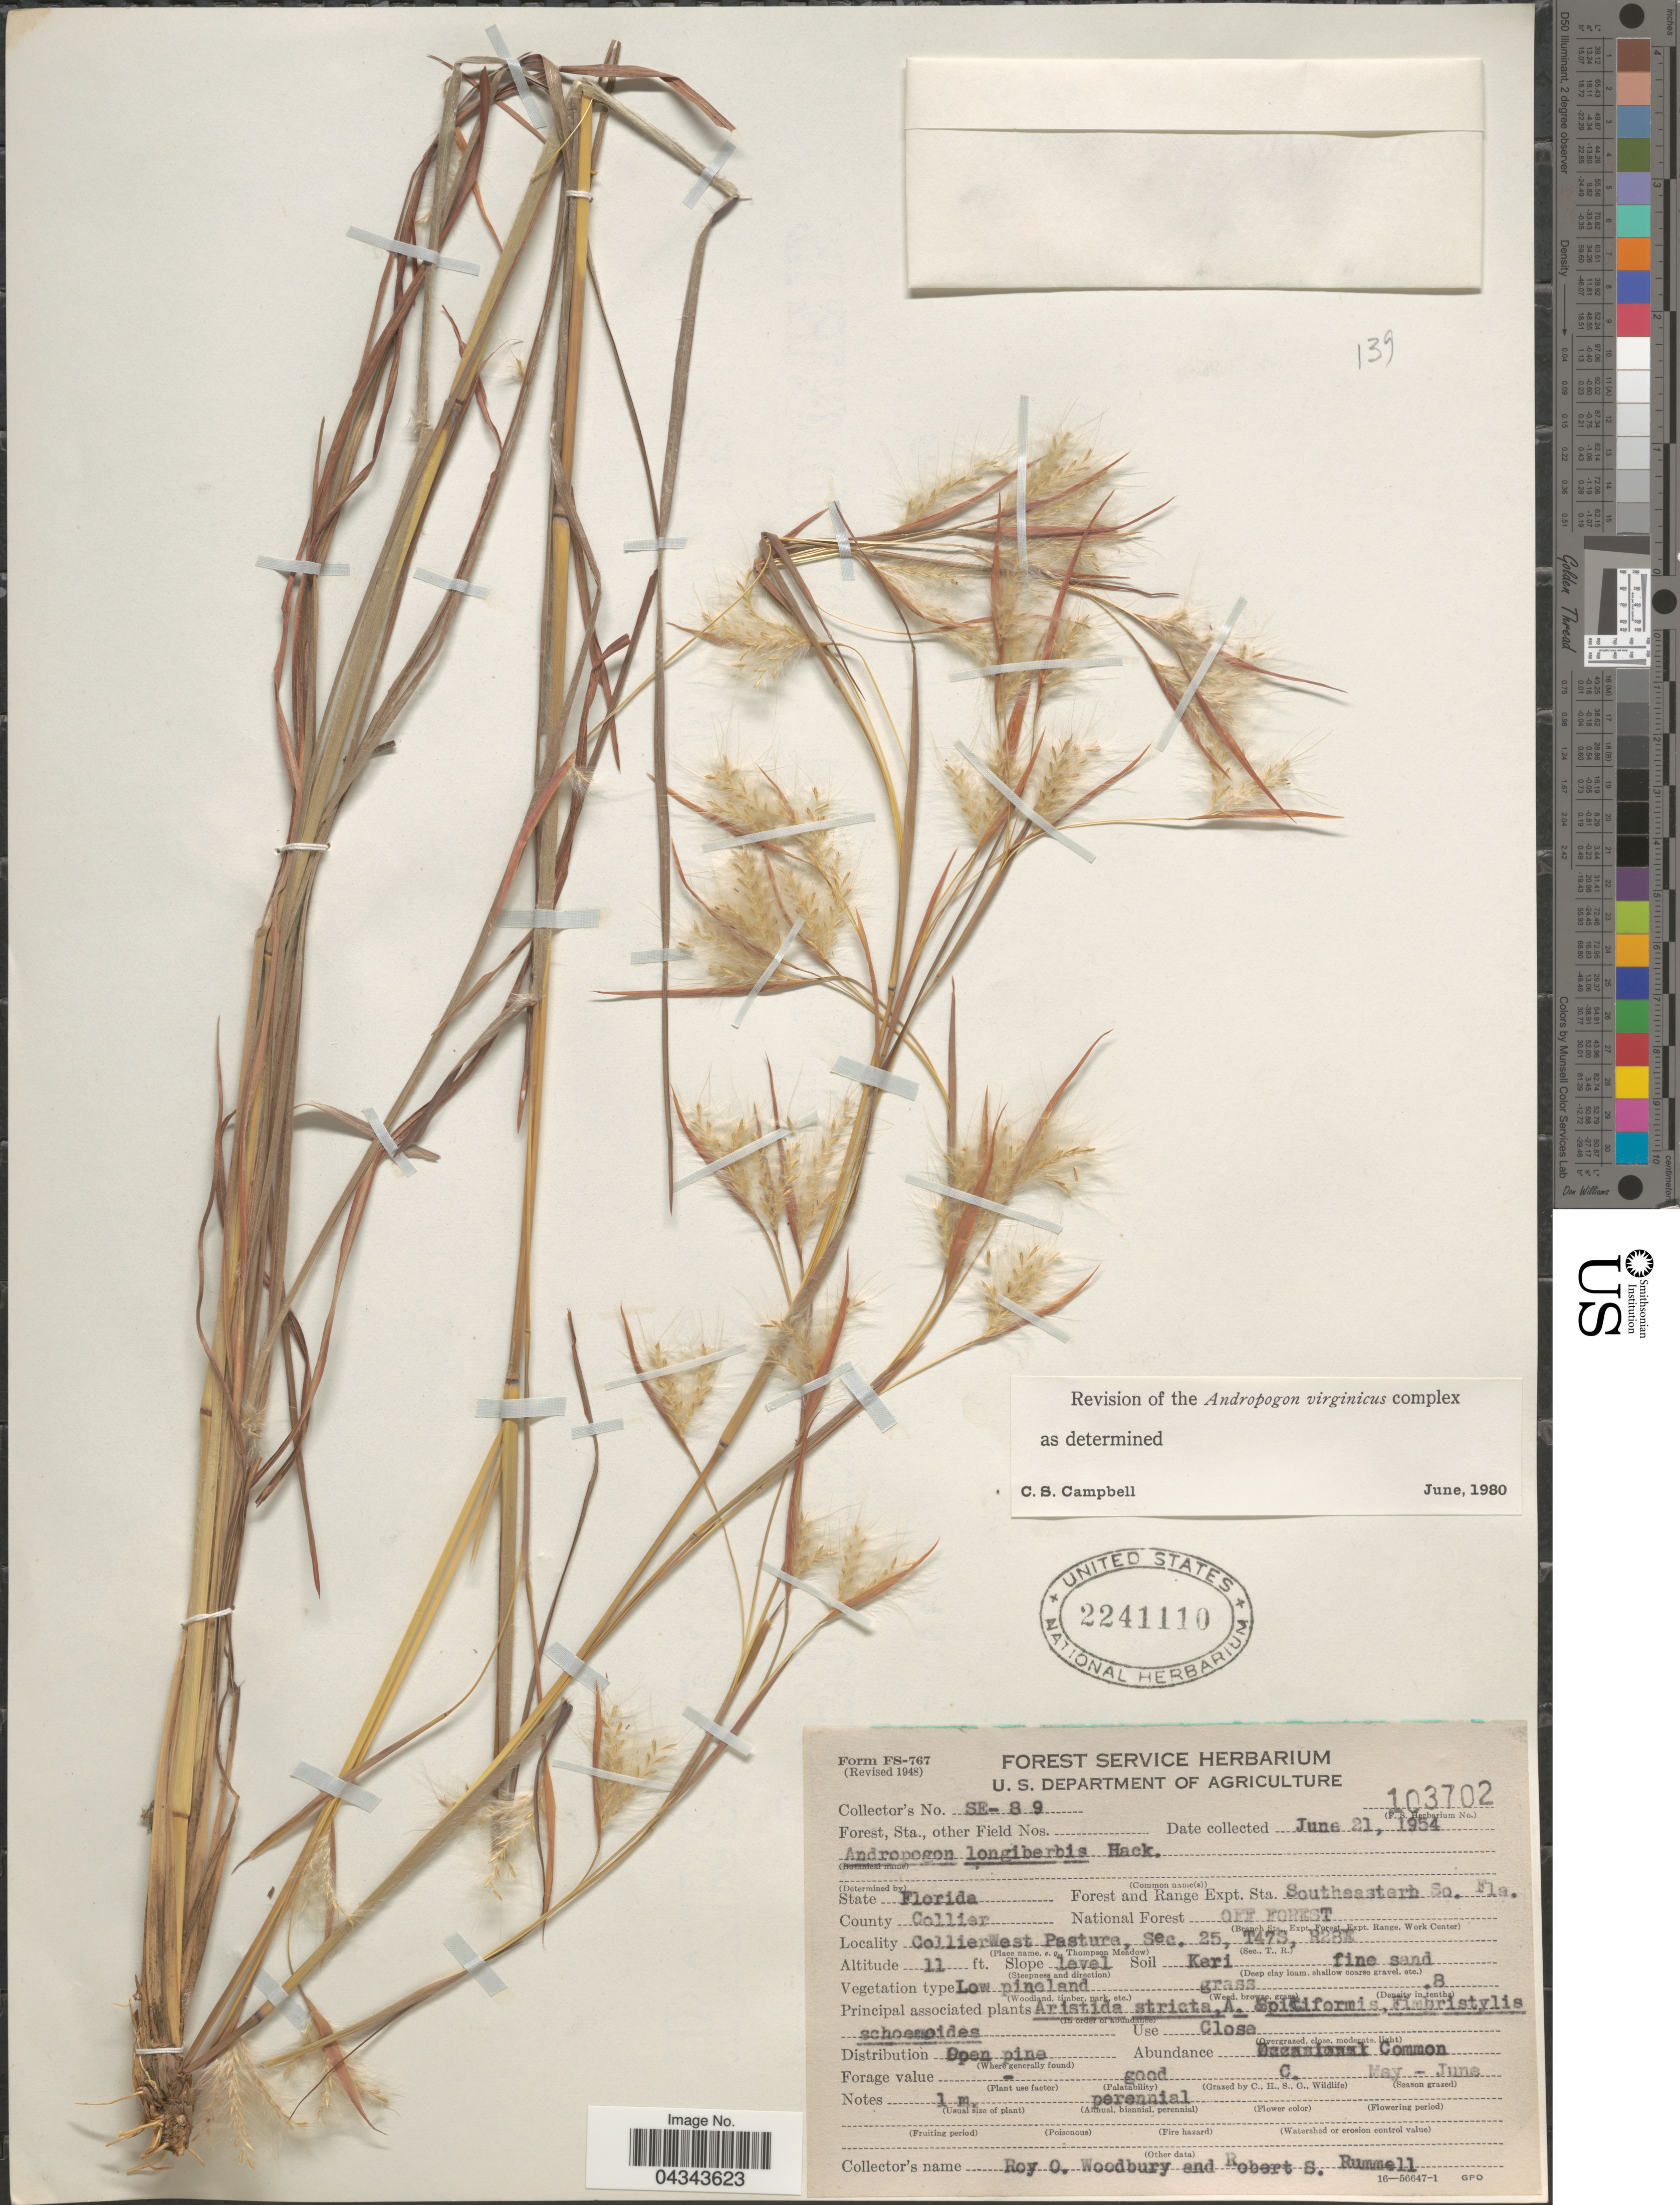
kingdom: Plantae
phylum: Tracheophyta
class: Liliopsida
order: Poales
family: Poaceae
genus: Andropogon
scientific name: Andropogon longiberbis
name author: Hack.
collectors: R. Woodbury & R. Rummell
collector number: SE-89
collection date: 1954-06-21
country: United States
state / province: Florida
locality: Forest and Range Expt. Sta. Southeastern So. Fla. National Off Forest. CollierWest Pasture, Sec. 25, T47S, R28E.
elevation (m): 3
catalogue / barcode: US 2241110